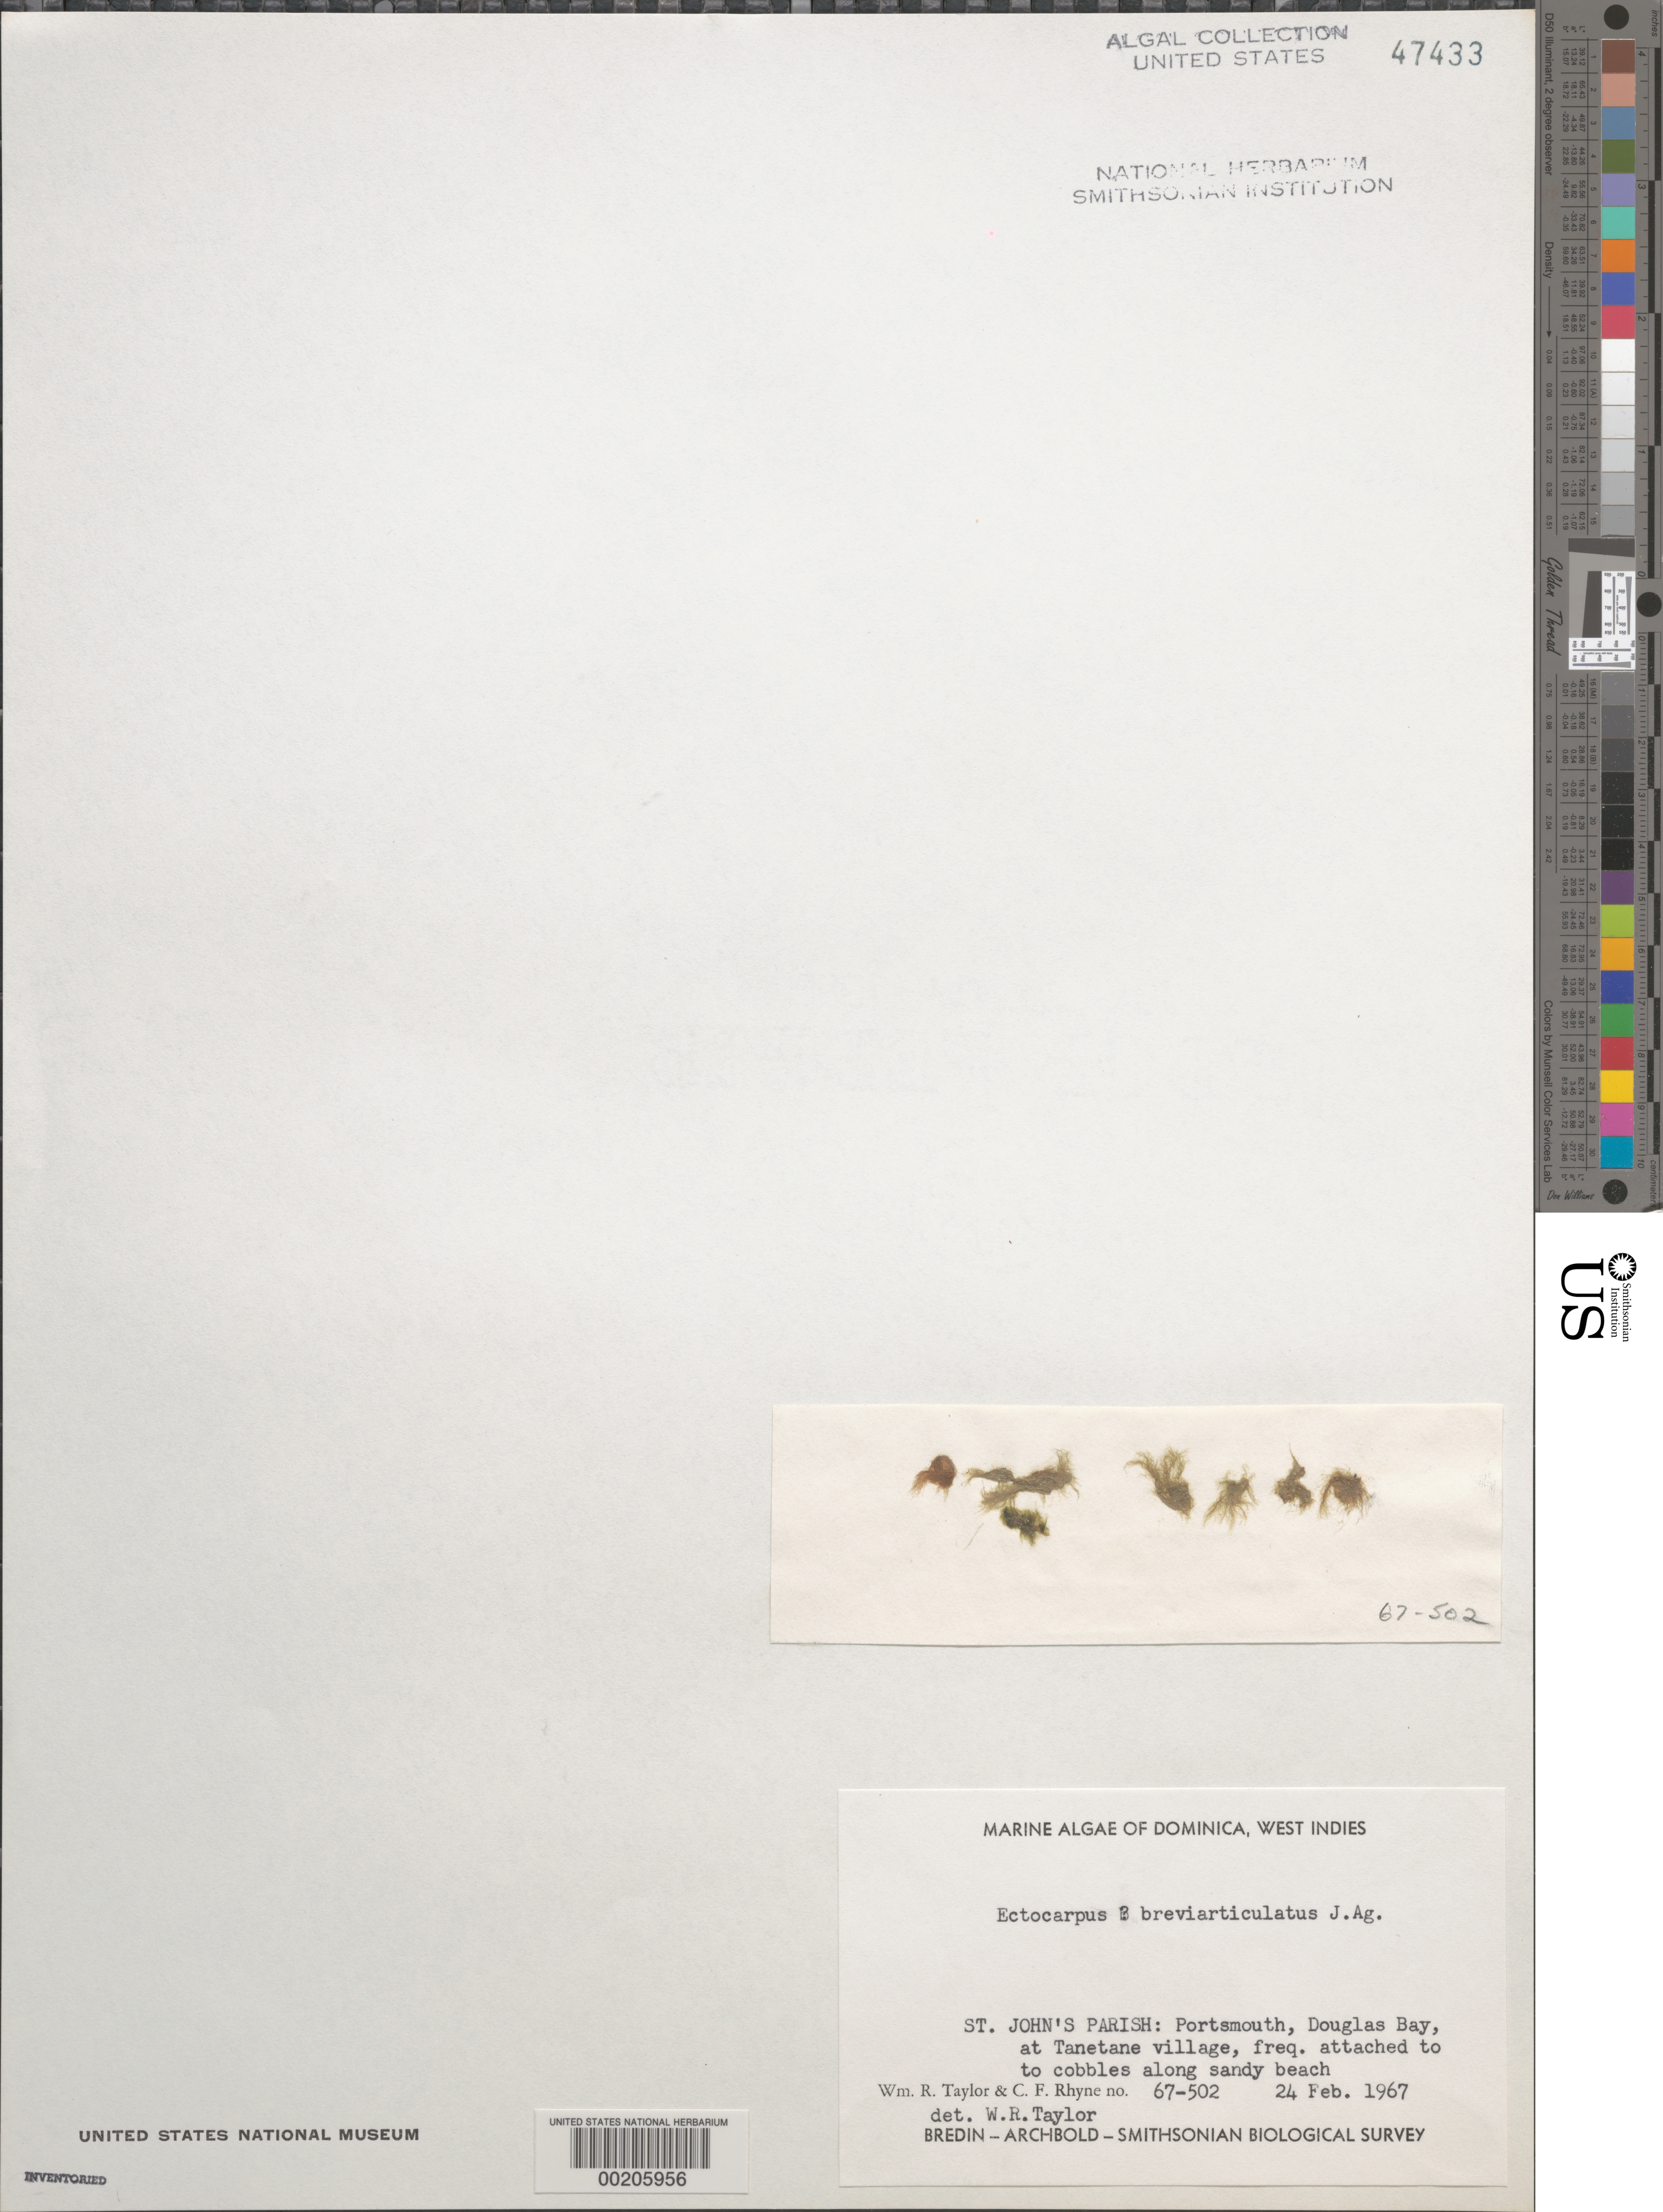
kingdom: Chromista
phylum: Ochrophyta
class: Phaeophyceae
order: Scytothamnales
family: Asteronemataceae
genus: Asteronema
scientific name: Asteronema breviarticulatum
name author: (J. Agardh) Ouriques & Bouzon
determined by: Algae name updating Project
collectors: W. R. Taylor & C. Rhyne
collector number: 67-502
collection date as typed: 24 Feb 1967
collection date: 1967-02-24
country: Dominica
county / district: St. John's Parish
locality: Portsmouth, Douglas Bay, Tanetane village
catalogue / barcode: US 47433